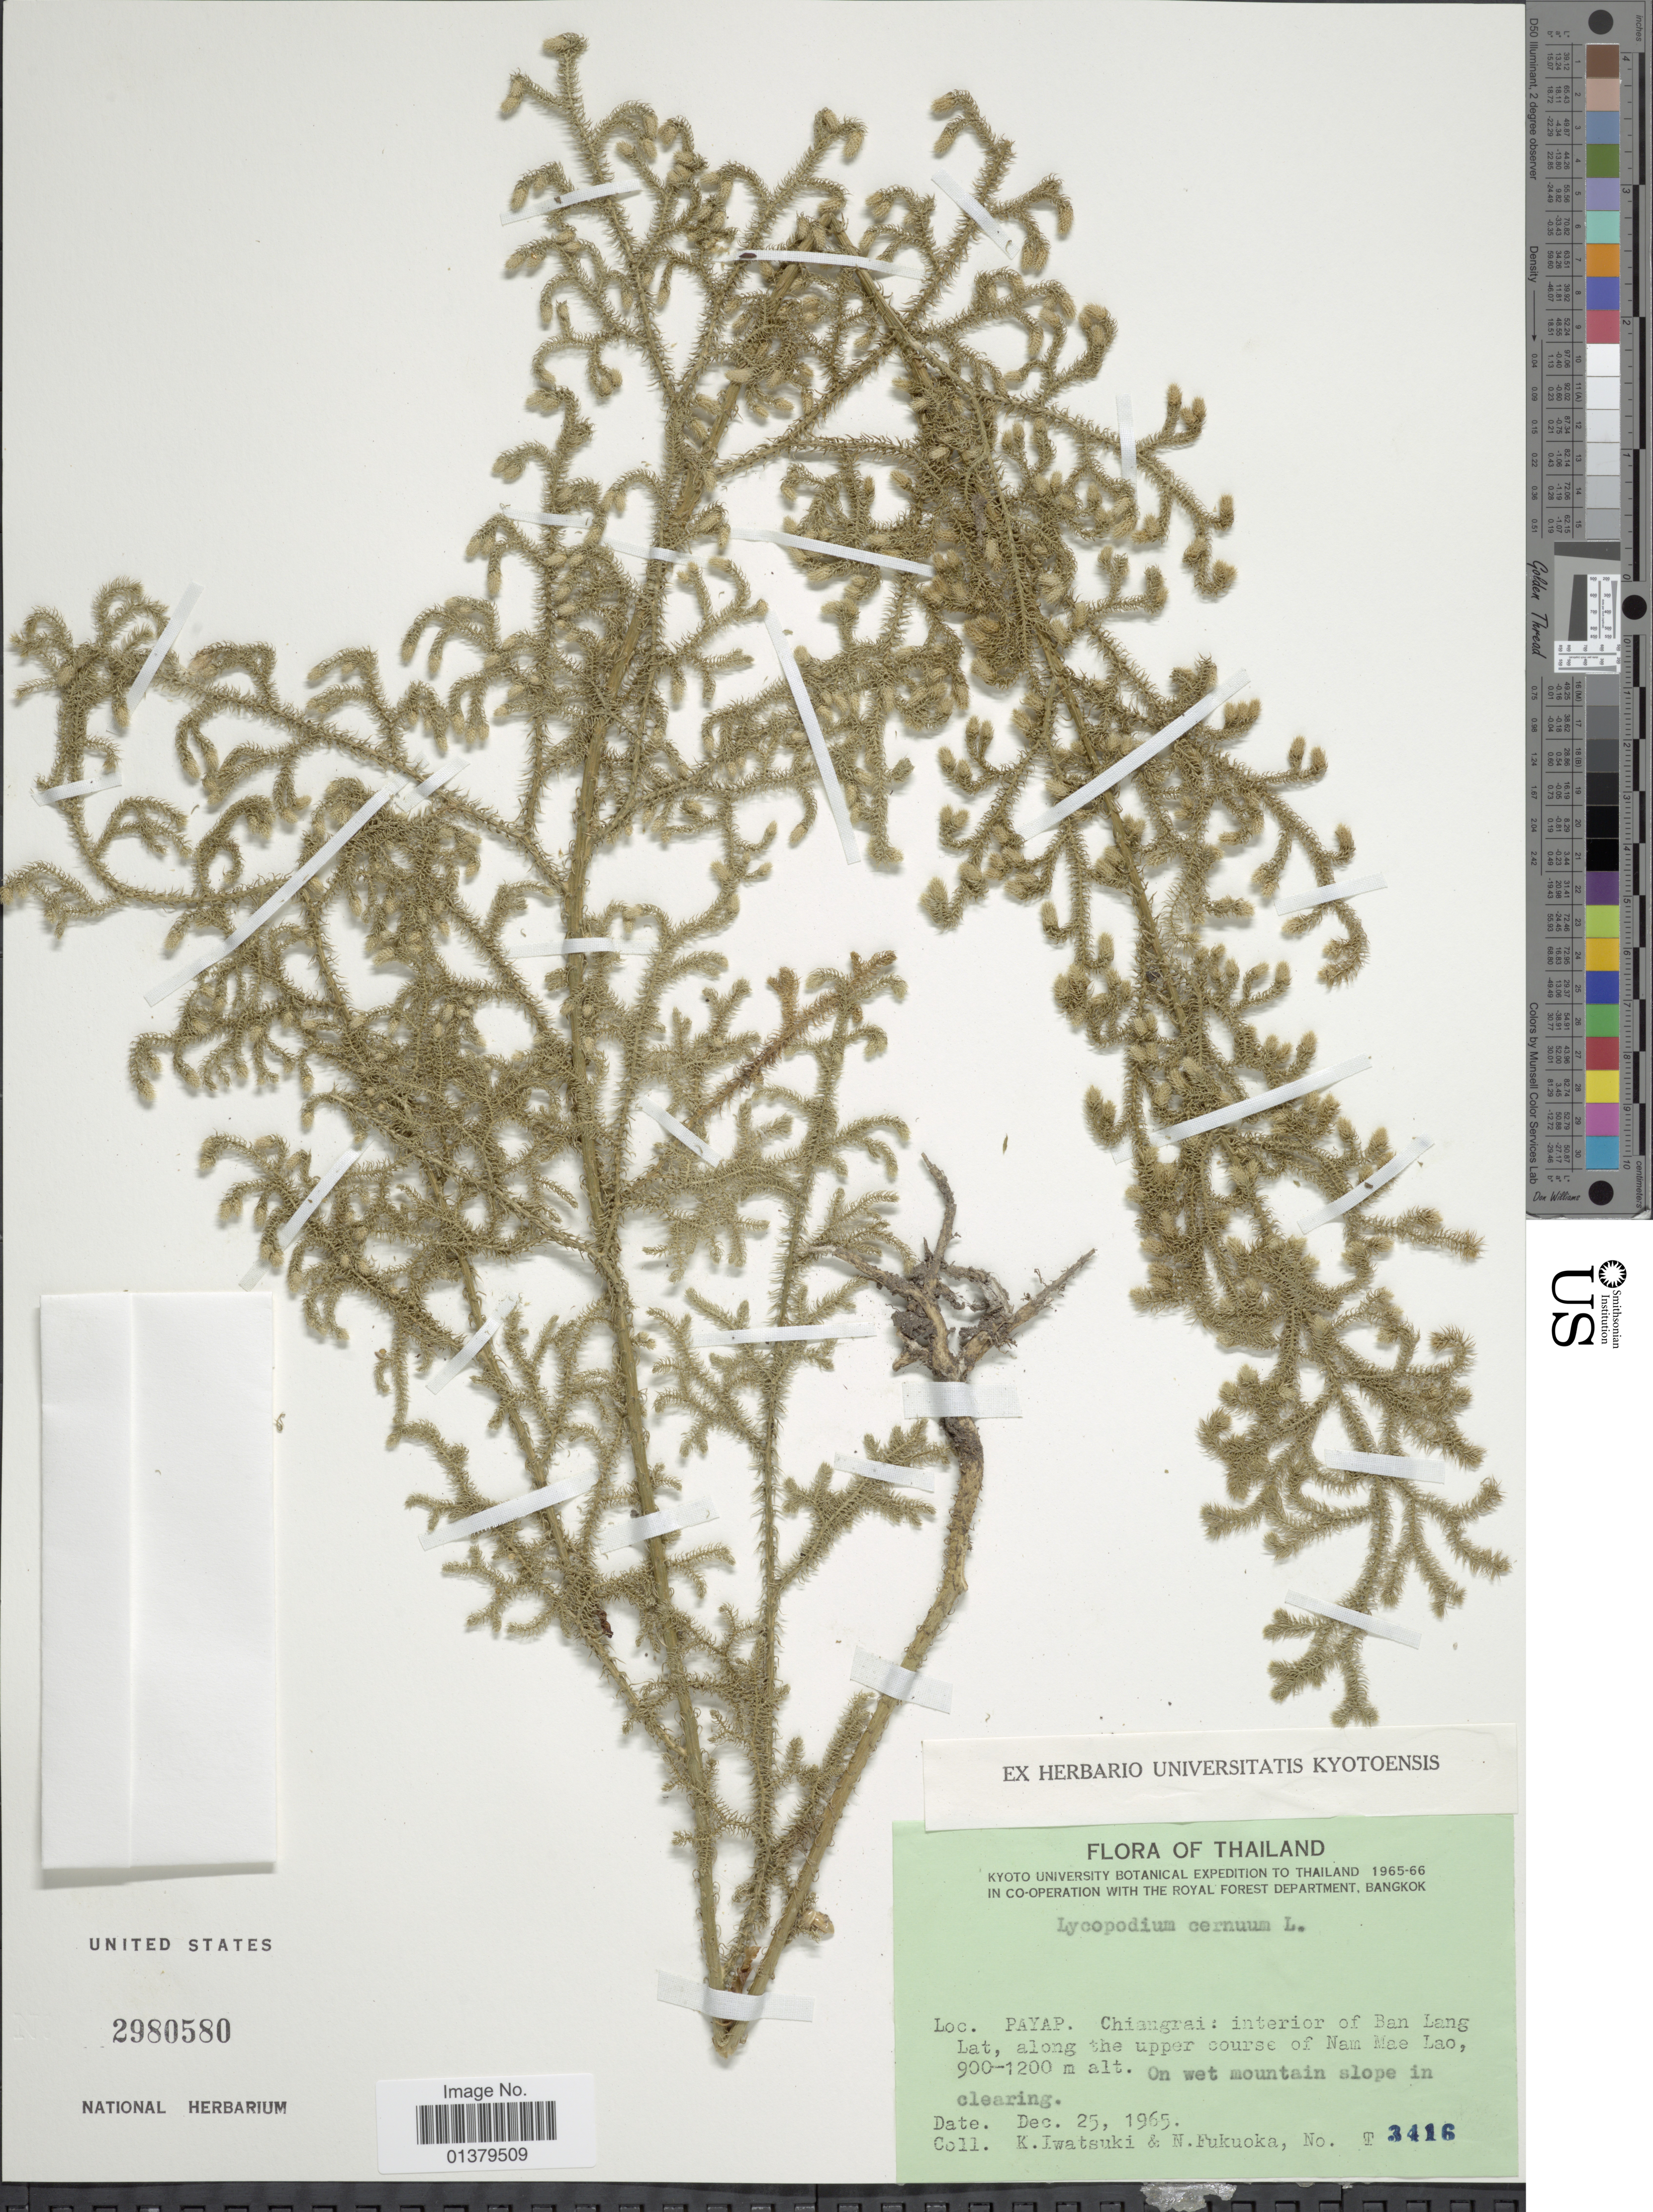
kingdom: Plantae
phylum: Tracheophyta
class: Lycopodiopsida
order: Lycopodiales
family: Lycopodiaceae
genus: Palhinhaea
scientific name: Palhinhaea cernua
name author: (L.) Vasc. & Franco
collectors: K. Iwatsuki & N. Fukuoka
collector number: T 3416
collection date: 1965-12-25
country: Thailand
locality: Payap. Chiangrai: interior of Ben Lang Lat, along the upper course of Nam Mae Lao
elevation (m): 900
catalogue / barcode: US 2980580